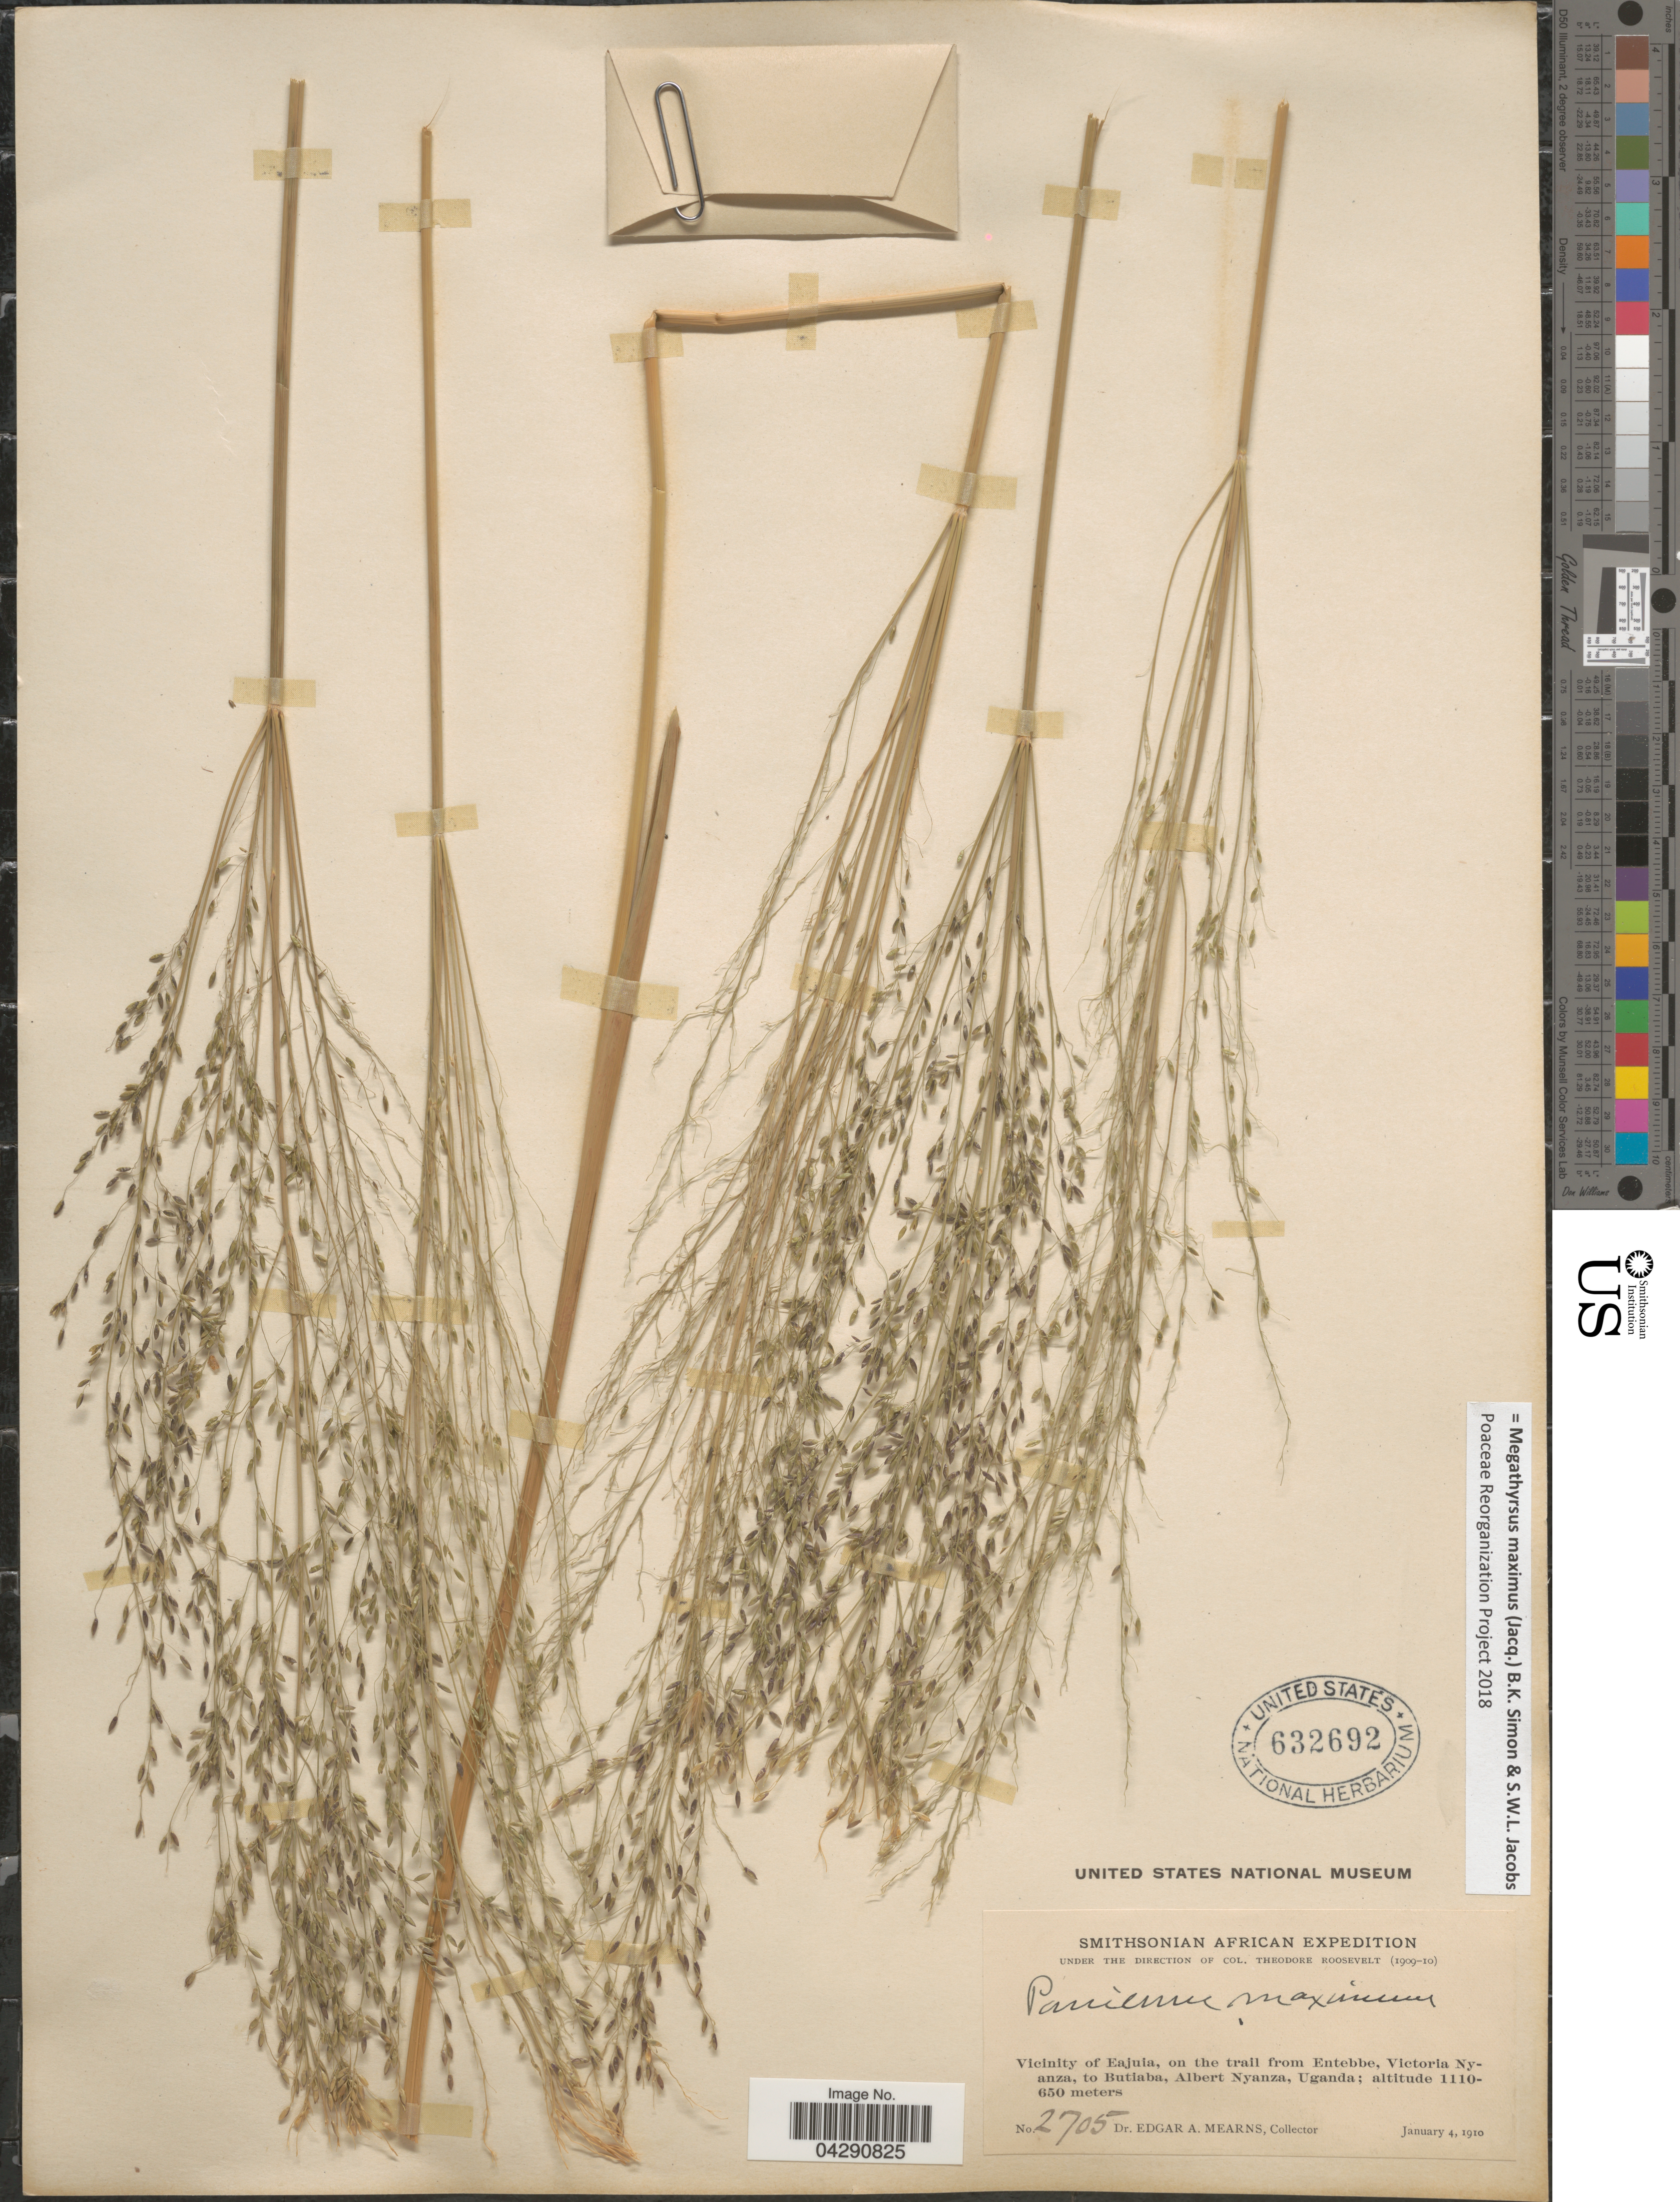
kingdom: Plantae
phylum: Tracheophyta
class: Liliopsida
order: Poales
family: Poaceae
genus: Megathyrsus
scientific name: Megathyrsus maximus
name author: (Jacq.) B.K. Simon & S.W.L. Jacobs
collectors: E. A. Mearns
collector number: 2705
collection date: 1910-01-04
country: Uganda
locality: Smithsonian African Expedition. Vicinity of Eajuia, on the trail from Entebbe, Victoria Nyanza, to Butiaba, Albert Nyanza.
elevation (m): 650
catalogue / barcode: US 632692